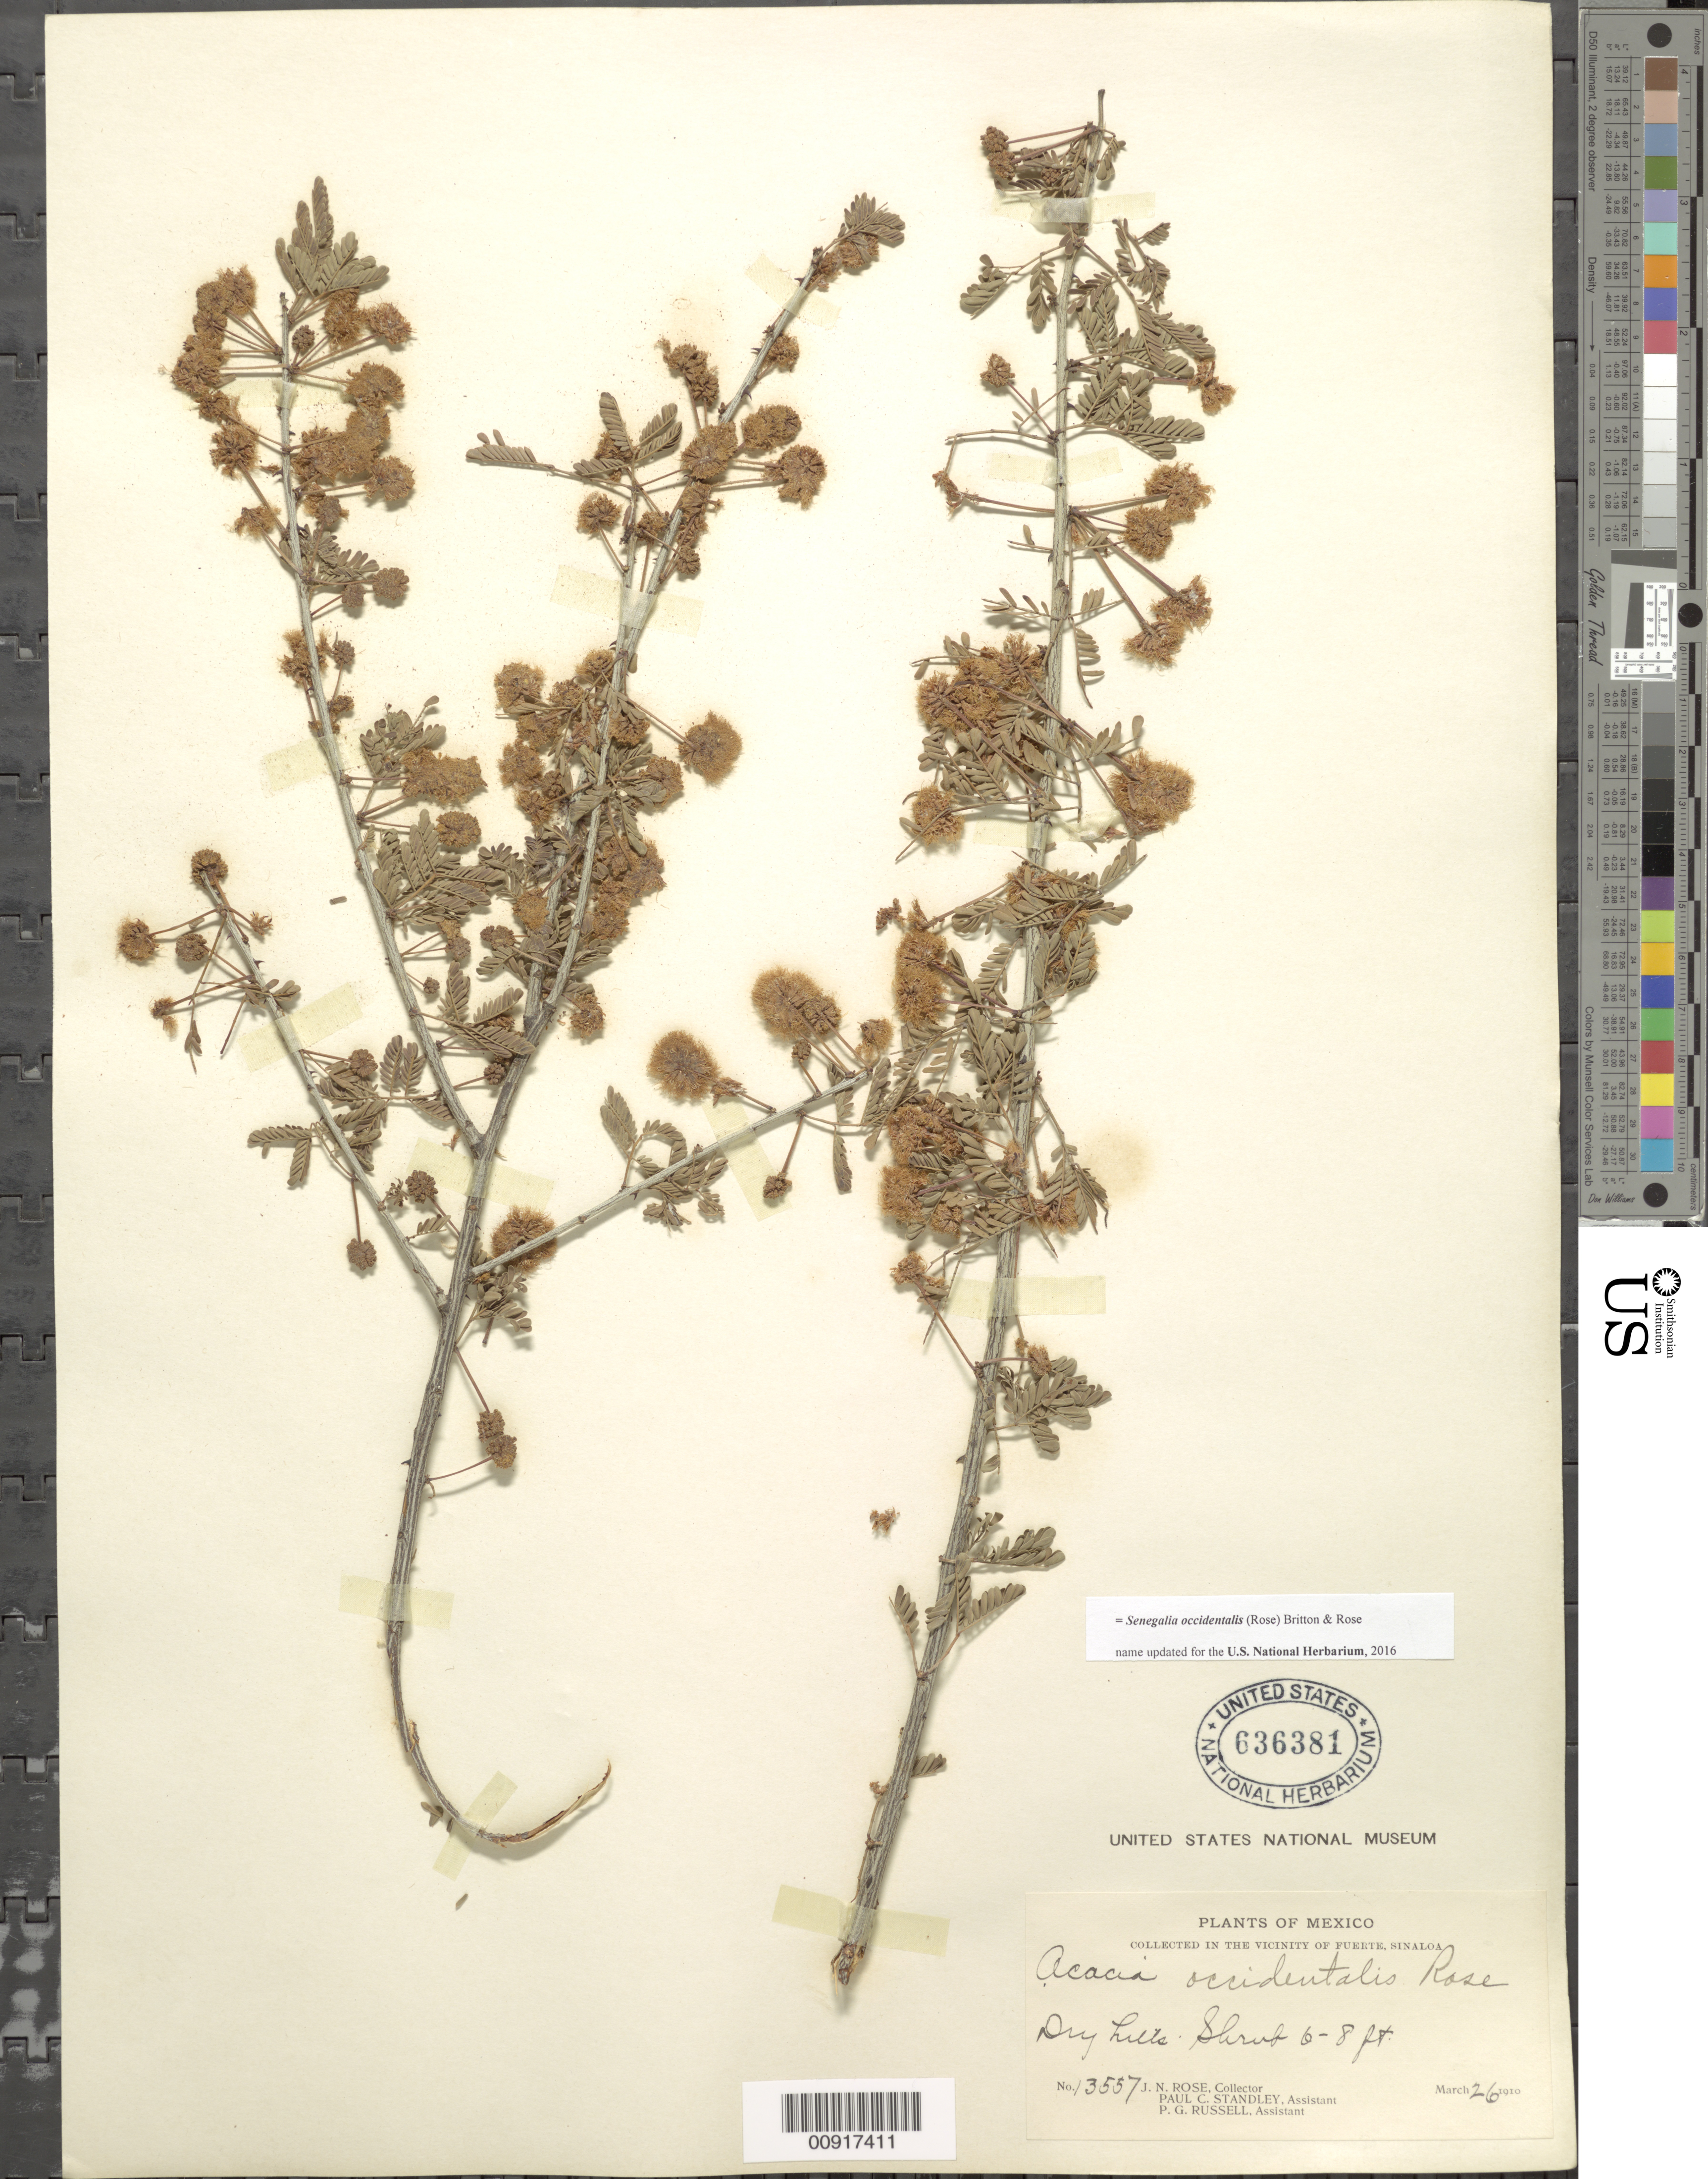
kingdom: Plantae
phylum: Tracheophyta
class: Magnoliopsida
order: Fabales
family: Fabaceae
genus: Senegalia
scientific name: Senegalia occidentalis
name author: (Rose) Britton & Rose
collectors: J. N. Rose, P. C. Standley & P. G. Russell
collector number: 13557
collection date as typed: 26 Mar 1910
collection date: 1910-03-26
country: Mexico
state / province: Sinaloa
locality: In the vicinity of Fuerte, Sinaloa.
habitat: Dry hills.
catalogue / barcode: US 636381